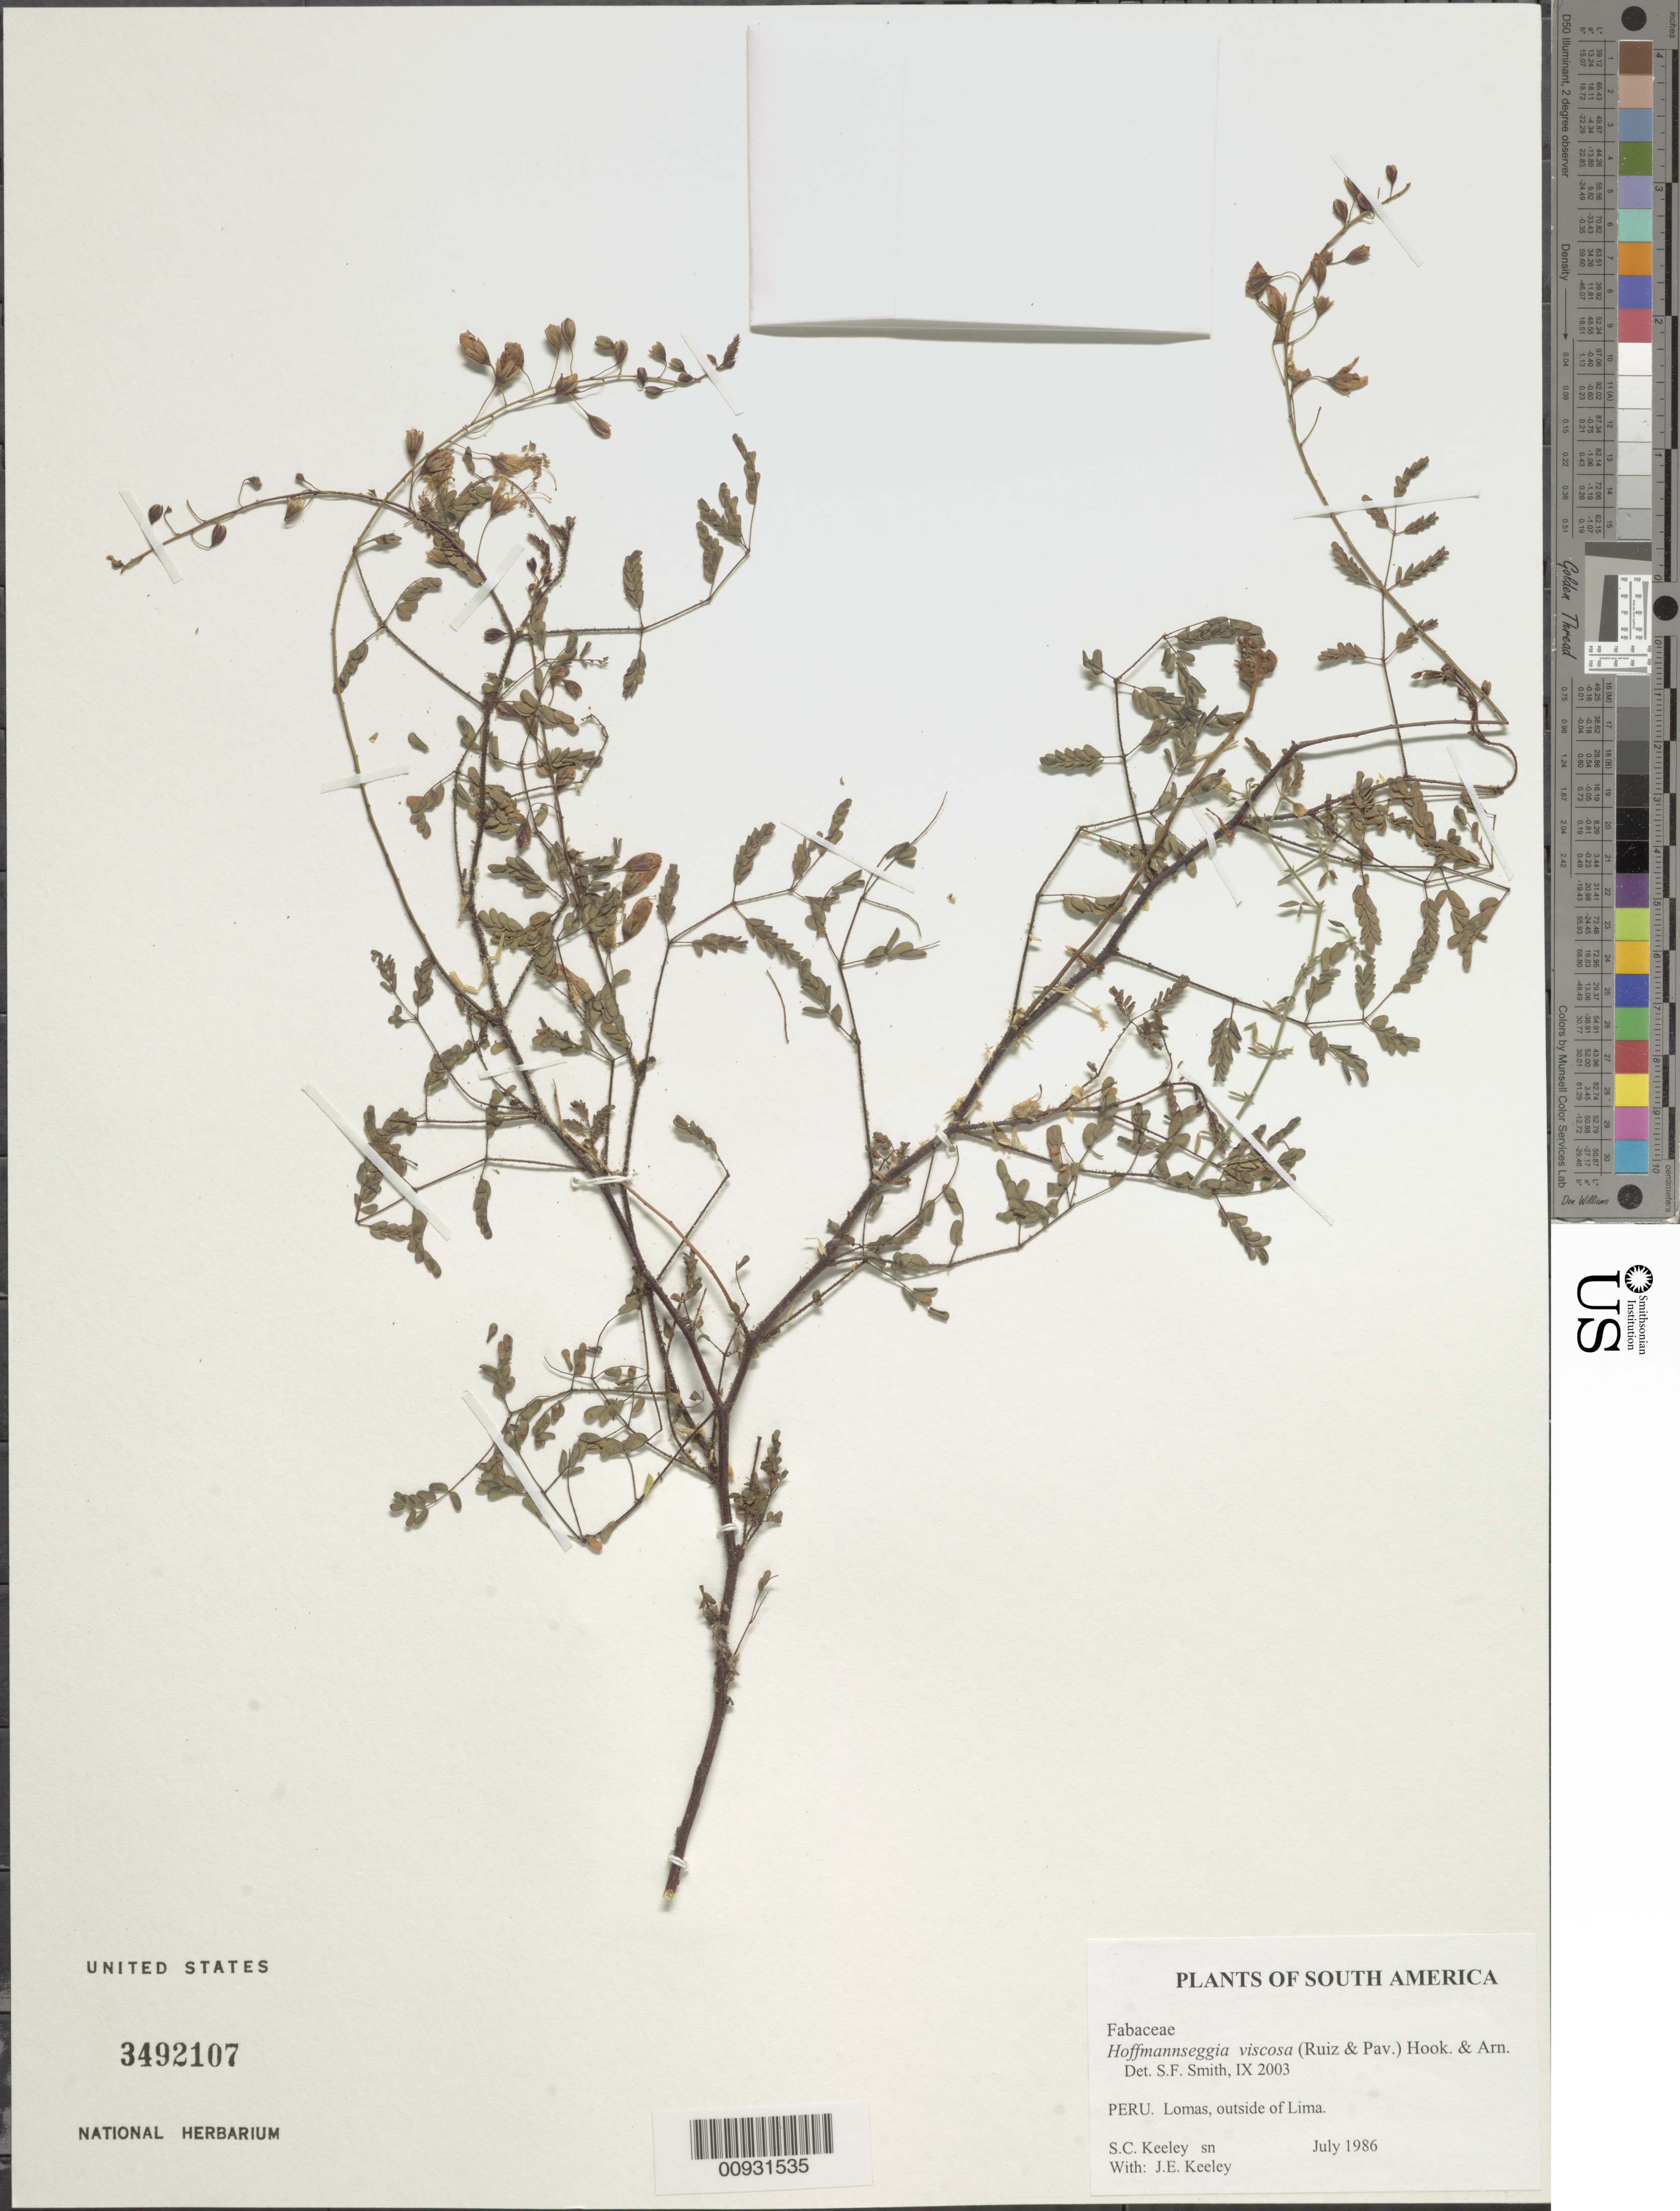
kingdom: Plantae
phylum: Tracheophyta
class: Magnoliopsida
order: Fabales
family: Fabaceae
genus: Hoffmannseggia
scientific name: Hoffmannseggia viscosa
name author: Hook. & Arn.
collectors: S. C. Keeley & J. E. Keeley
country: Peru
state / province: Lima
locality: Lomas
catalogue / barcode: US 3492107